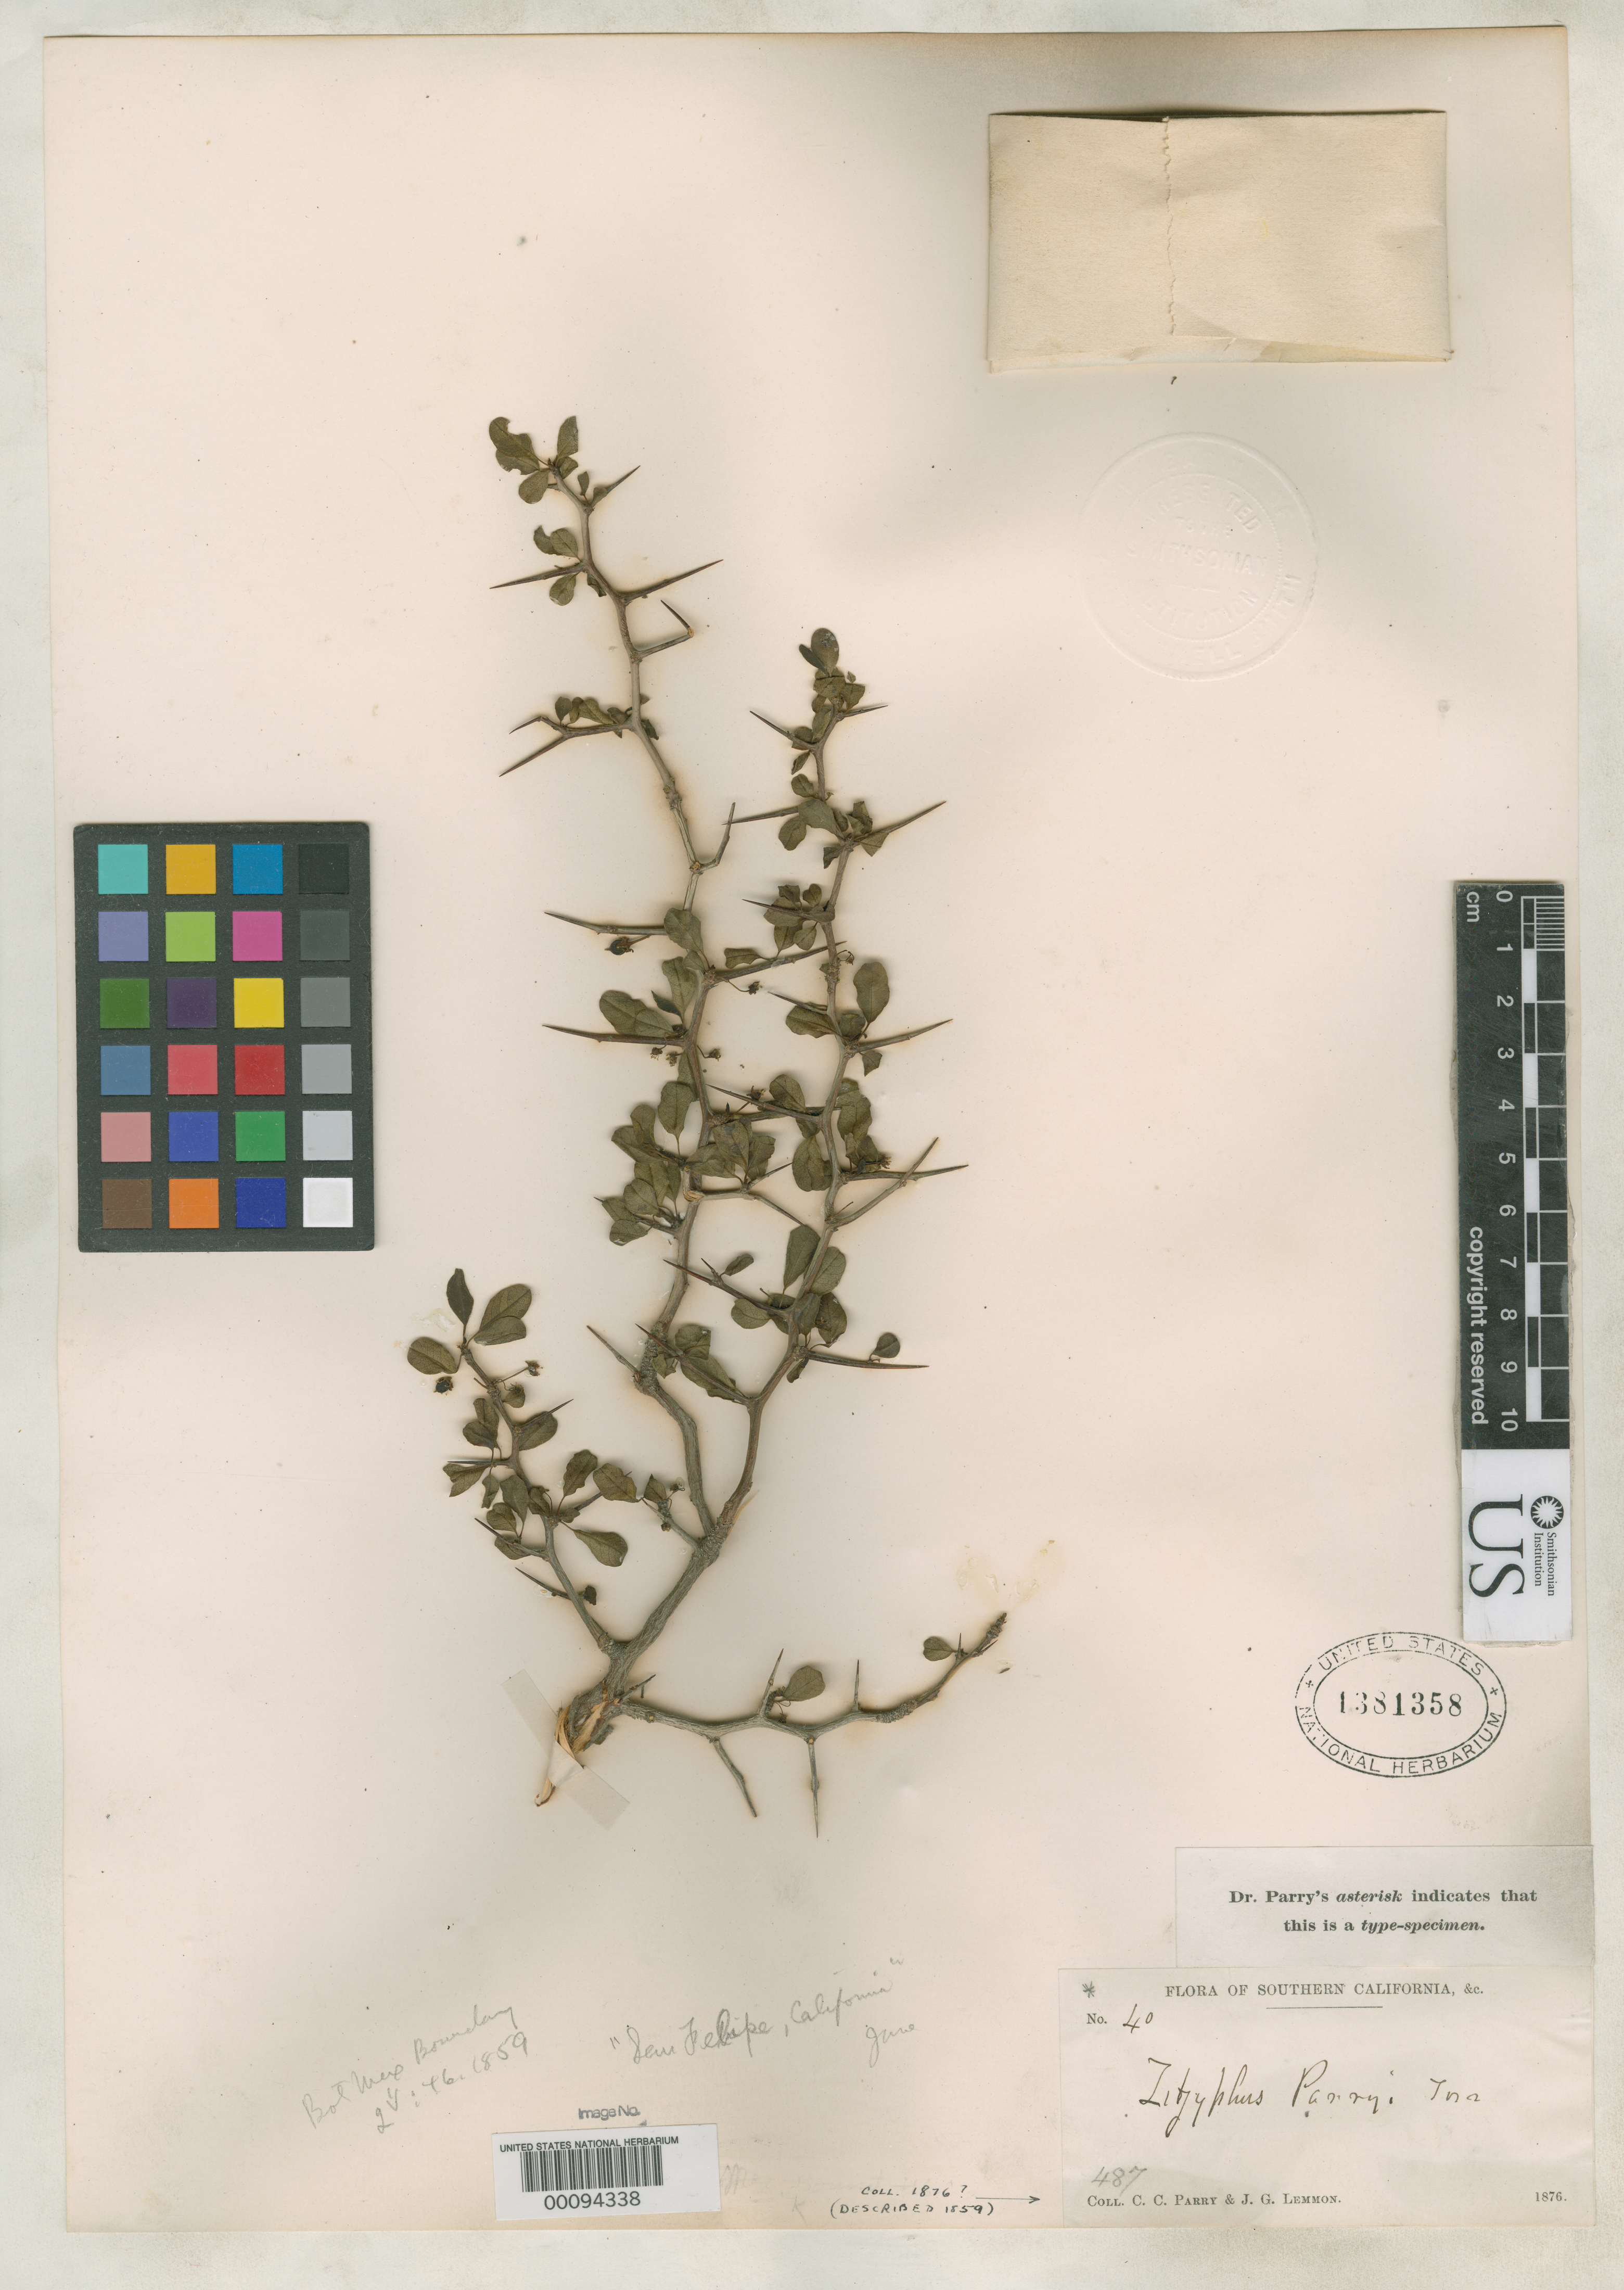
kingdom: Plantae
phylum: Tracheophyta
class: Magnoliopsida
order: Rosales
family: Rhamnaceae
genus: Ziziphus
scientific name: Ziziphus parryi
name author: Torr.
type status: Type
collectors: C. C. Parry & J. G. Lemmon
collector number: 40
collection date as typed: Jun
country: United States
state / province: California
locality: Near San Felipe.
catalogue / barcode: US 1381358